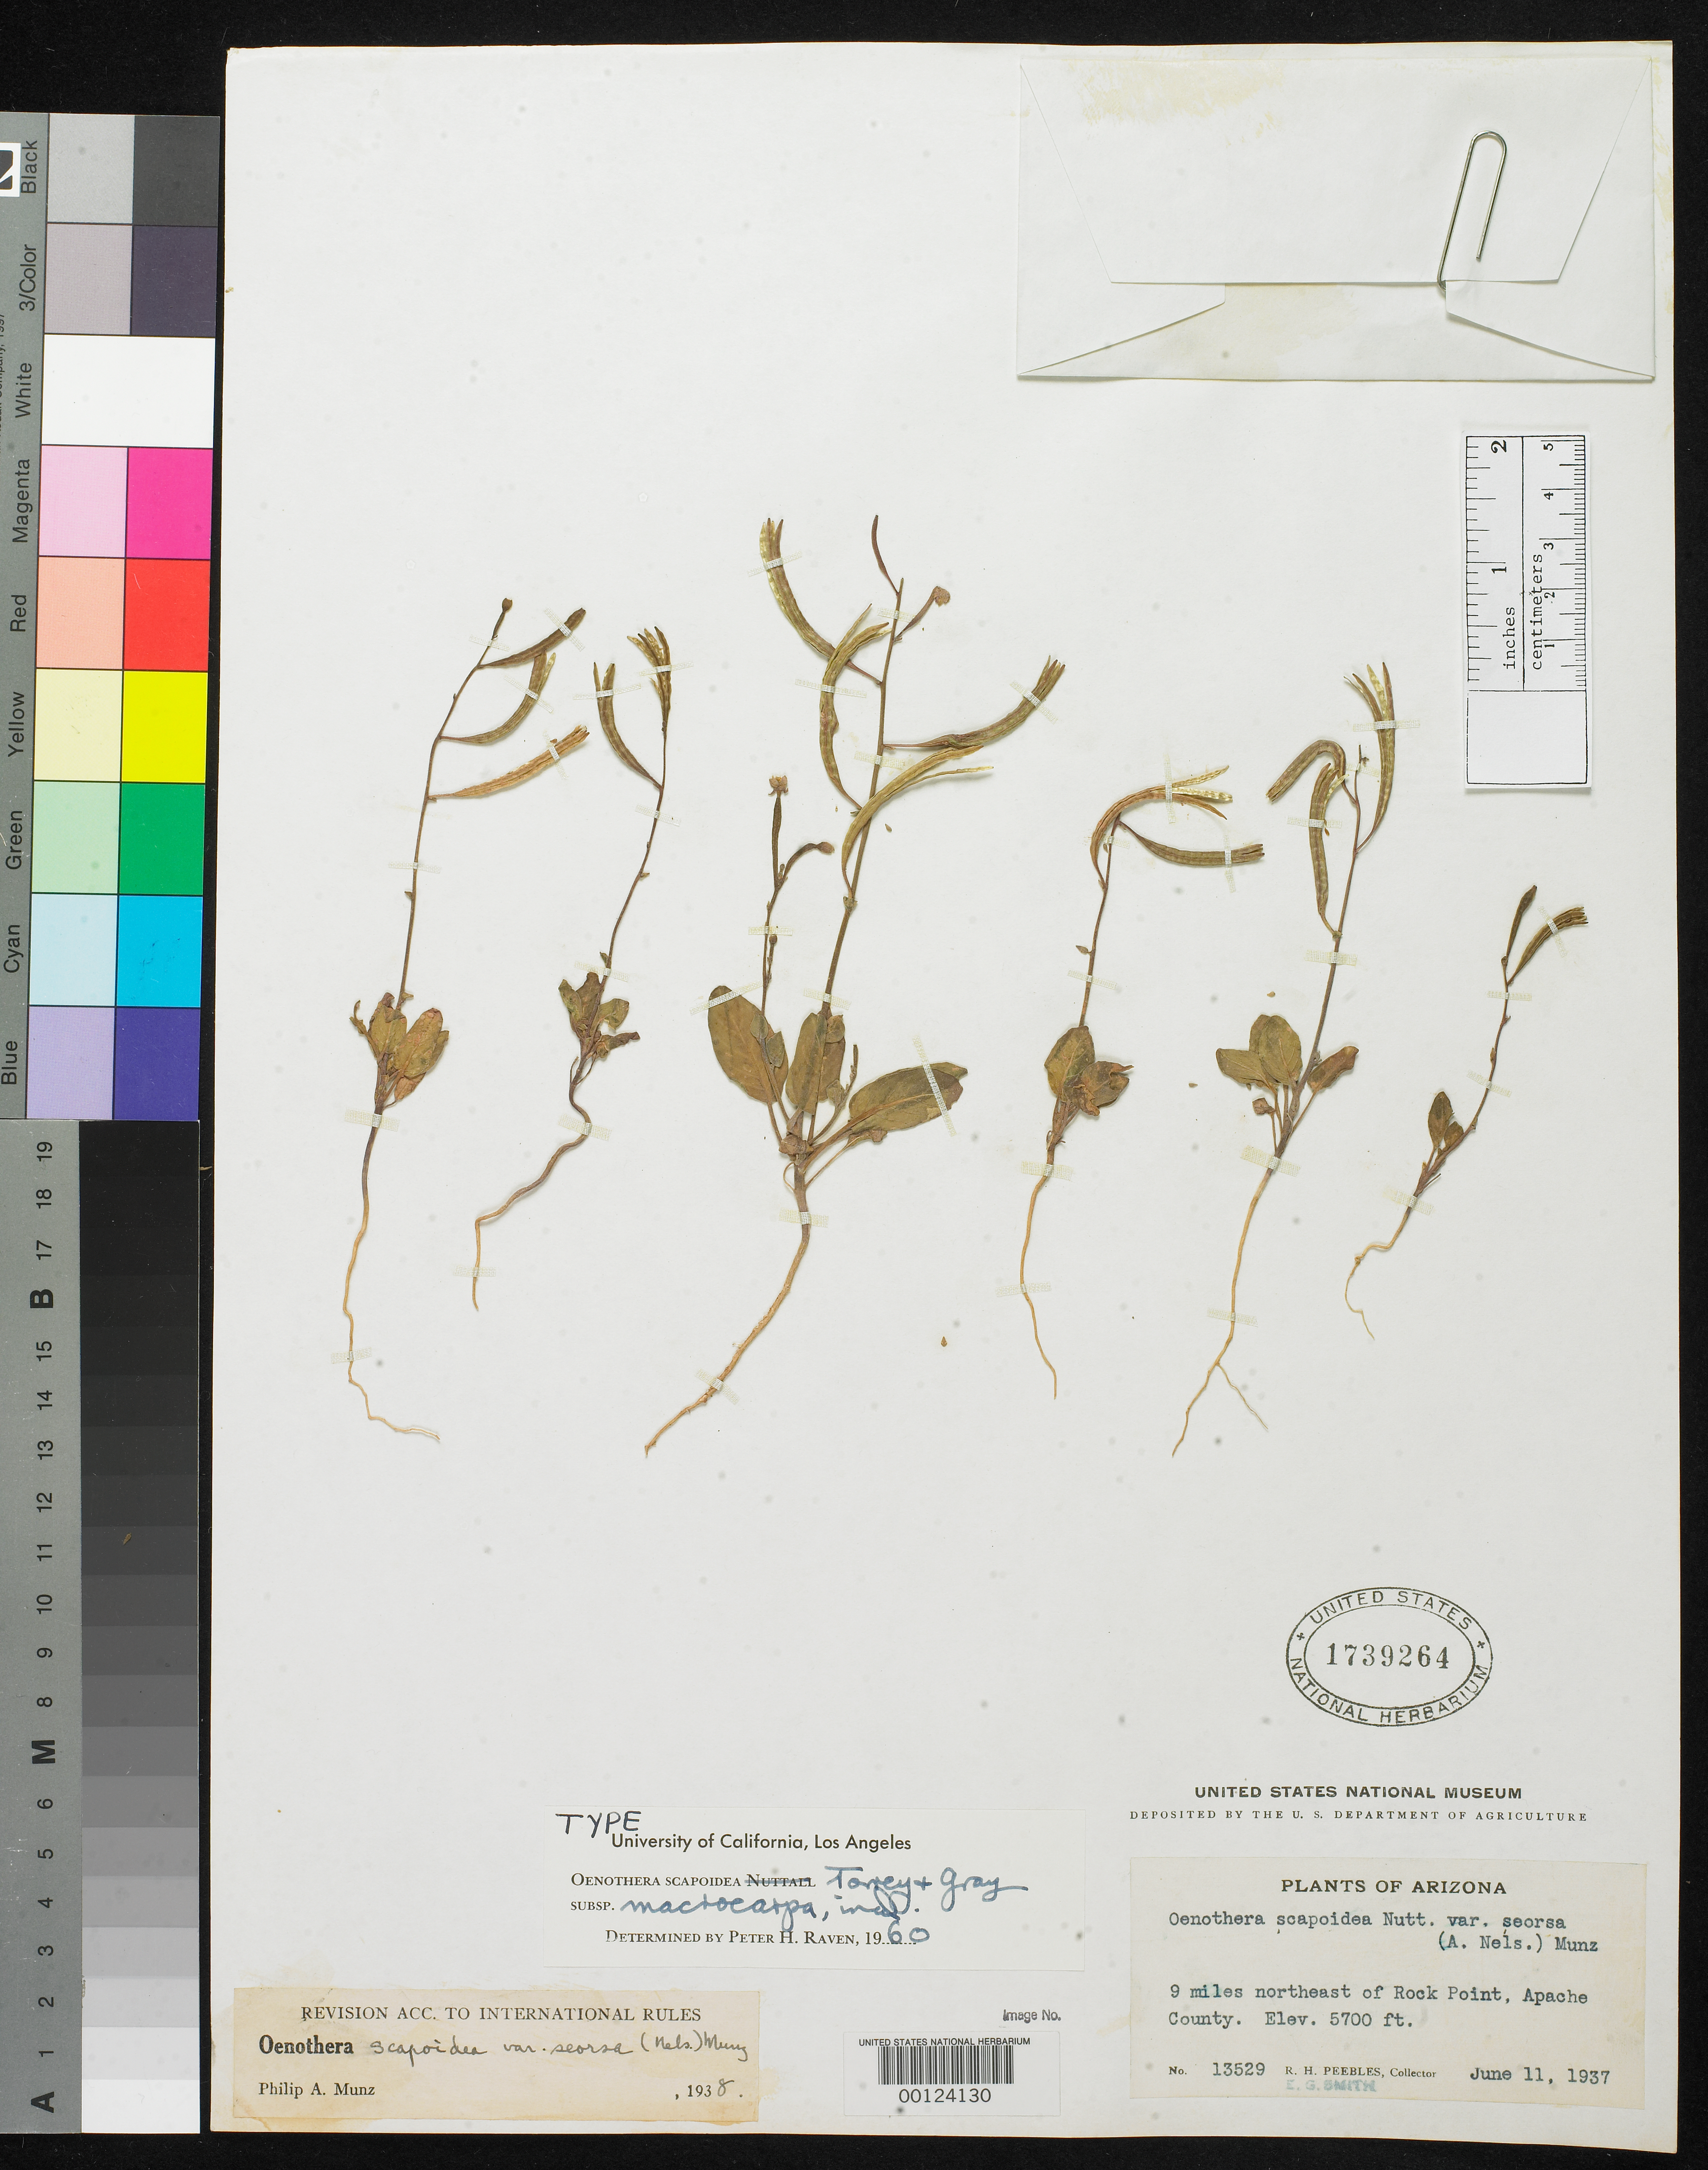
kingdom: Plantae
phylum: Tracheophyta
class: Magnoliopsida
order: Myrtales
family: Onagraceae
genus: Oenothera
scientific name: Oenothera scapoidea subsp. macrocarpa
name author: P.H. Raven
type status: Holotype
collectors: R. H. Peebles & E. G. Smith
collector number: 13529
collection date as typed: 11 Jun 1937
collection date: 1937-06-11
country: United States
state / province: Arizona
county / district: Apache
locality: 9 mi NE of Rock Point.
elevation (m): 1737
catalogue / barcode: US 1739264